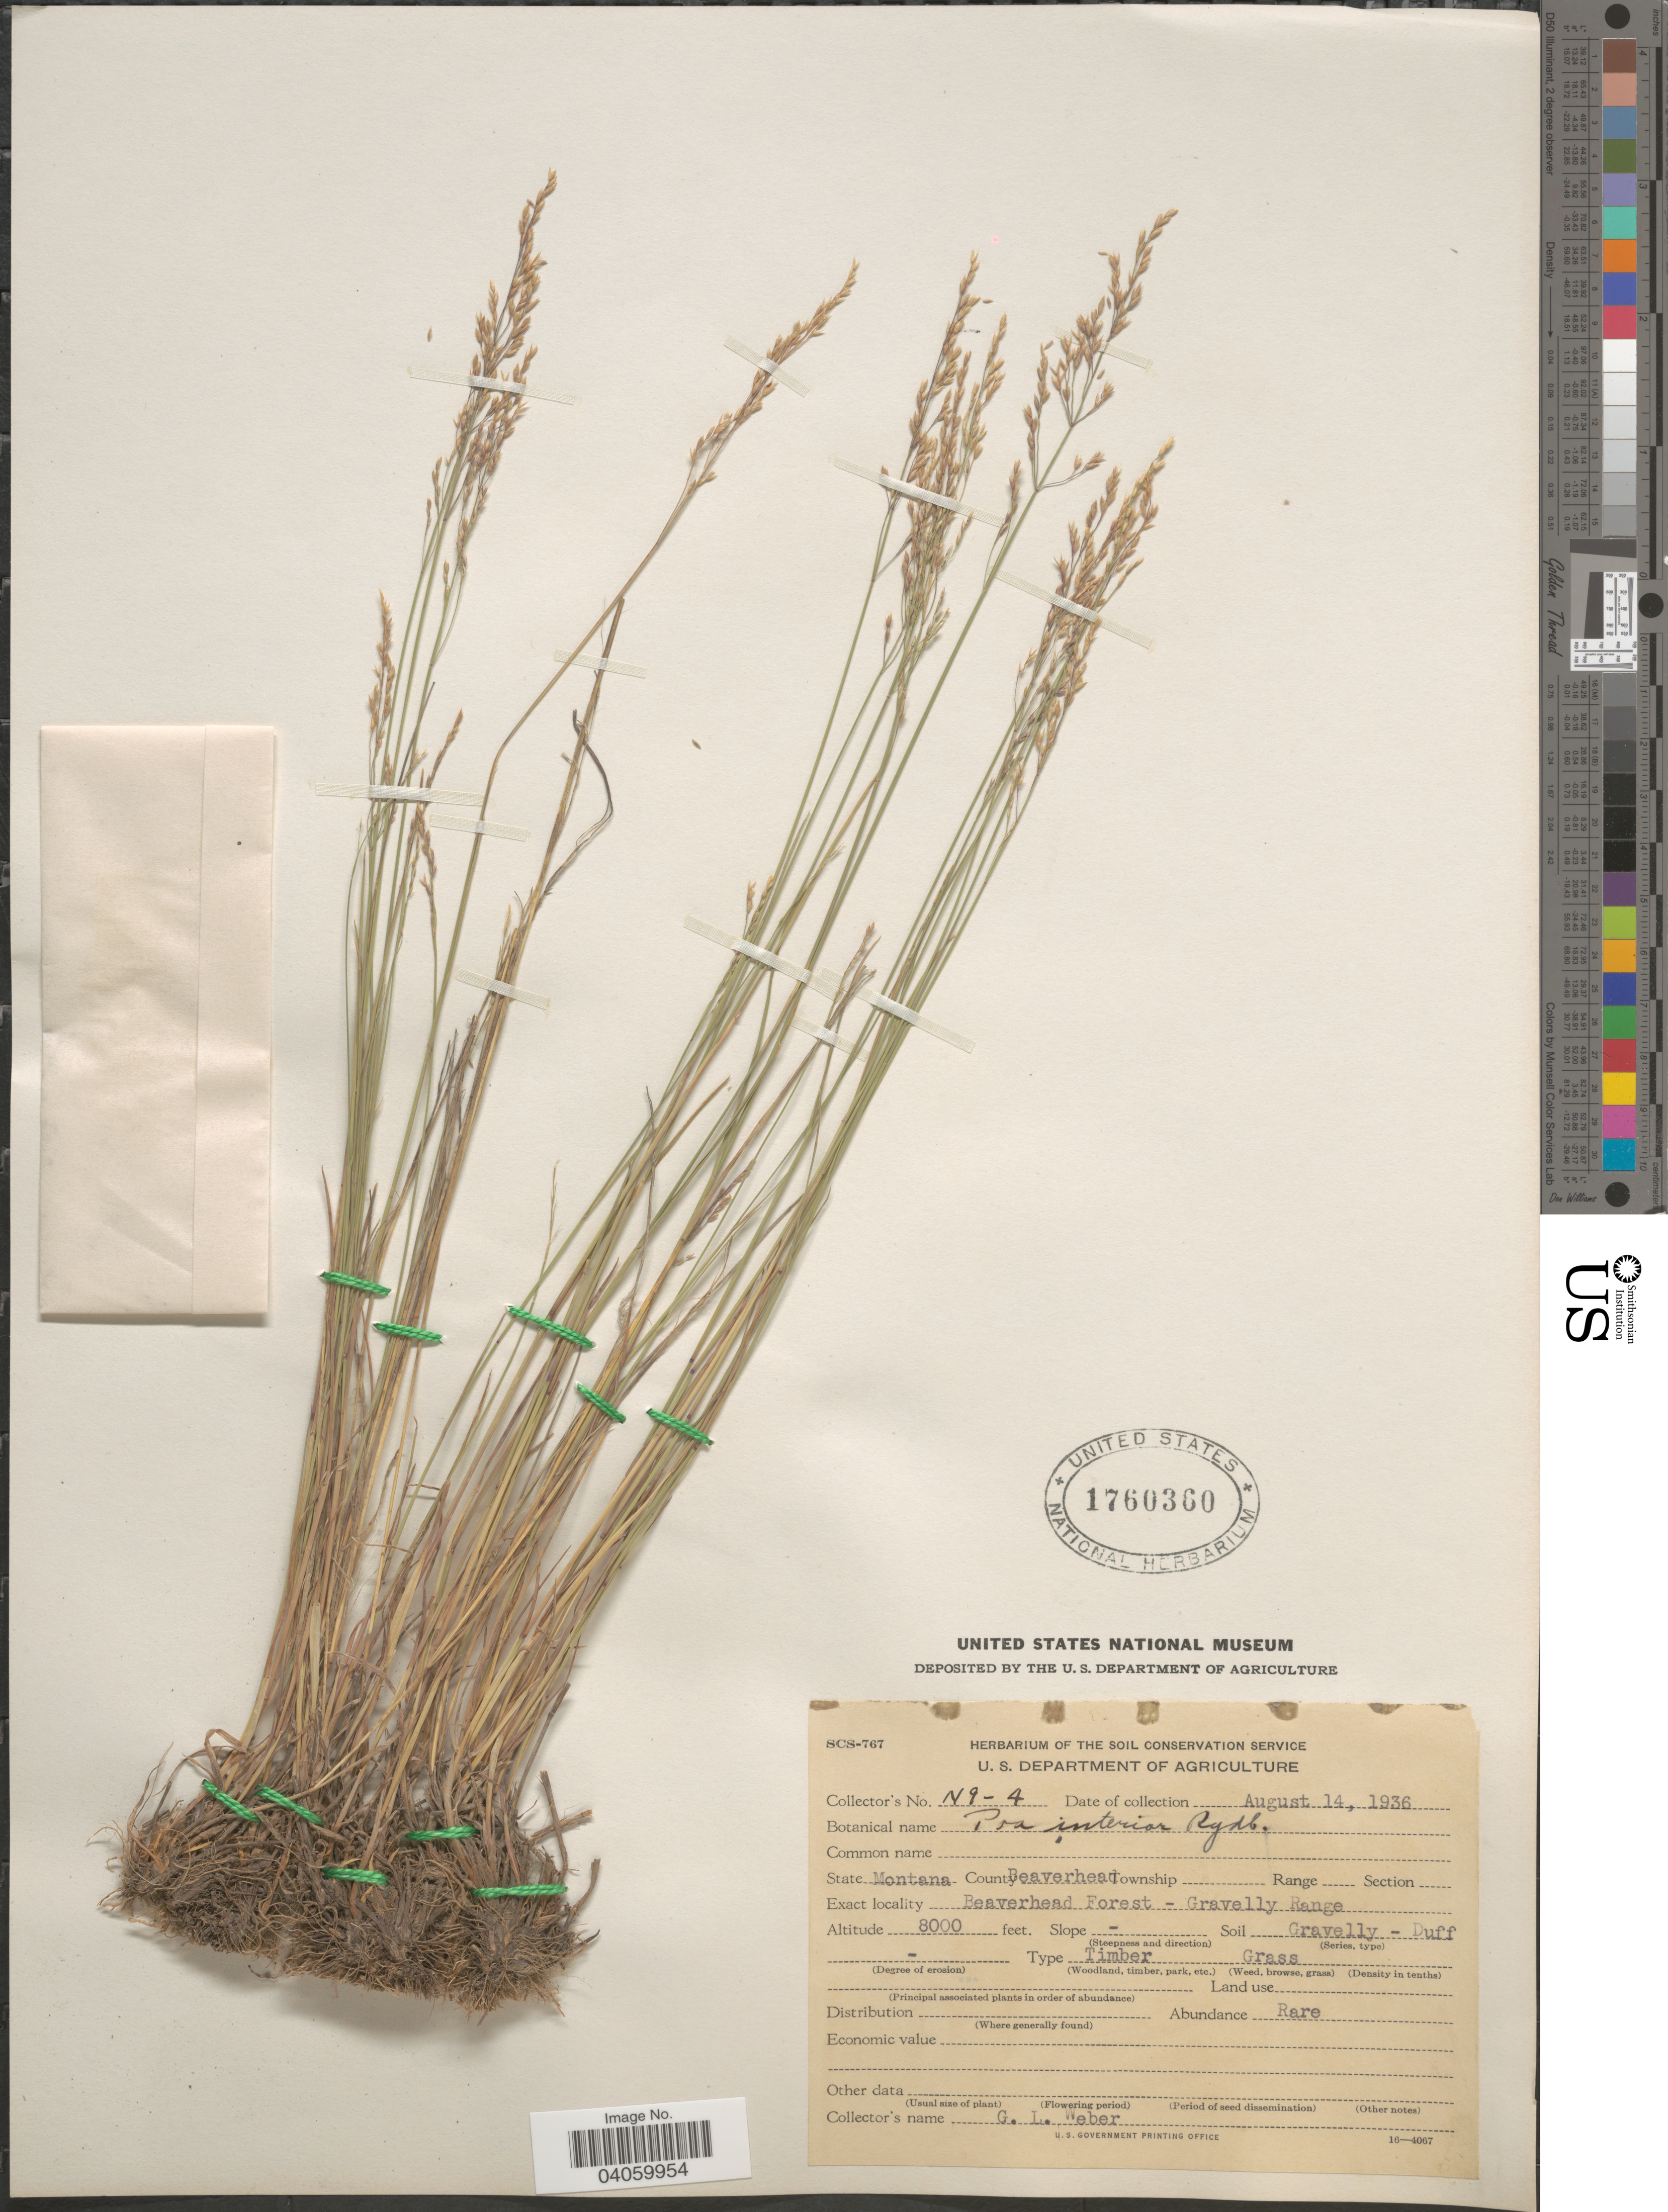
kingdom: Plantae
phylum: Tracheophyta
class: Liliopsida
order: Poales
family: Poaceae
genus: Poa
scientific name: Poa interior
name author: Rydb.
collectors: G. Weber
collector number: N9-4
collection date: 1936-08-14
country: United States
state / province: Montana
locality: County Beaverhead. Beaverhead Forest - Gravelly Range.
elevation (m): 2438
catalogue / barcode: US 1760360